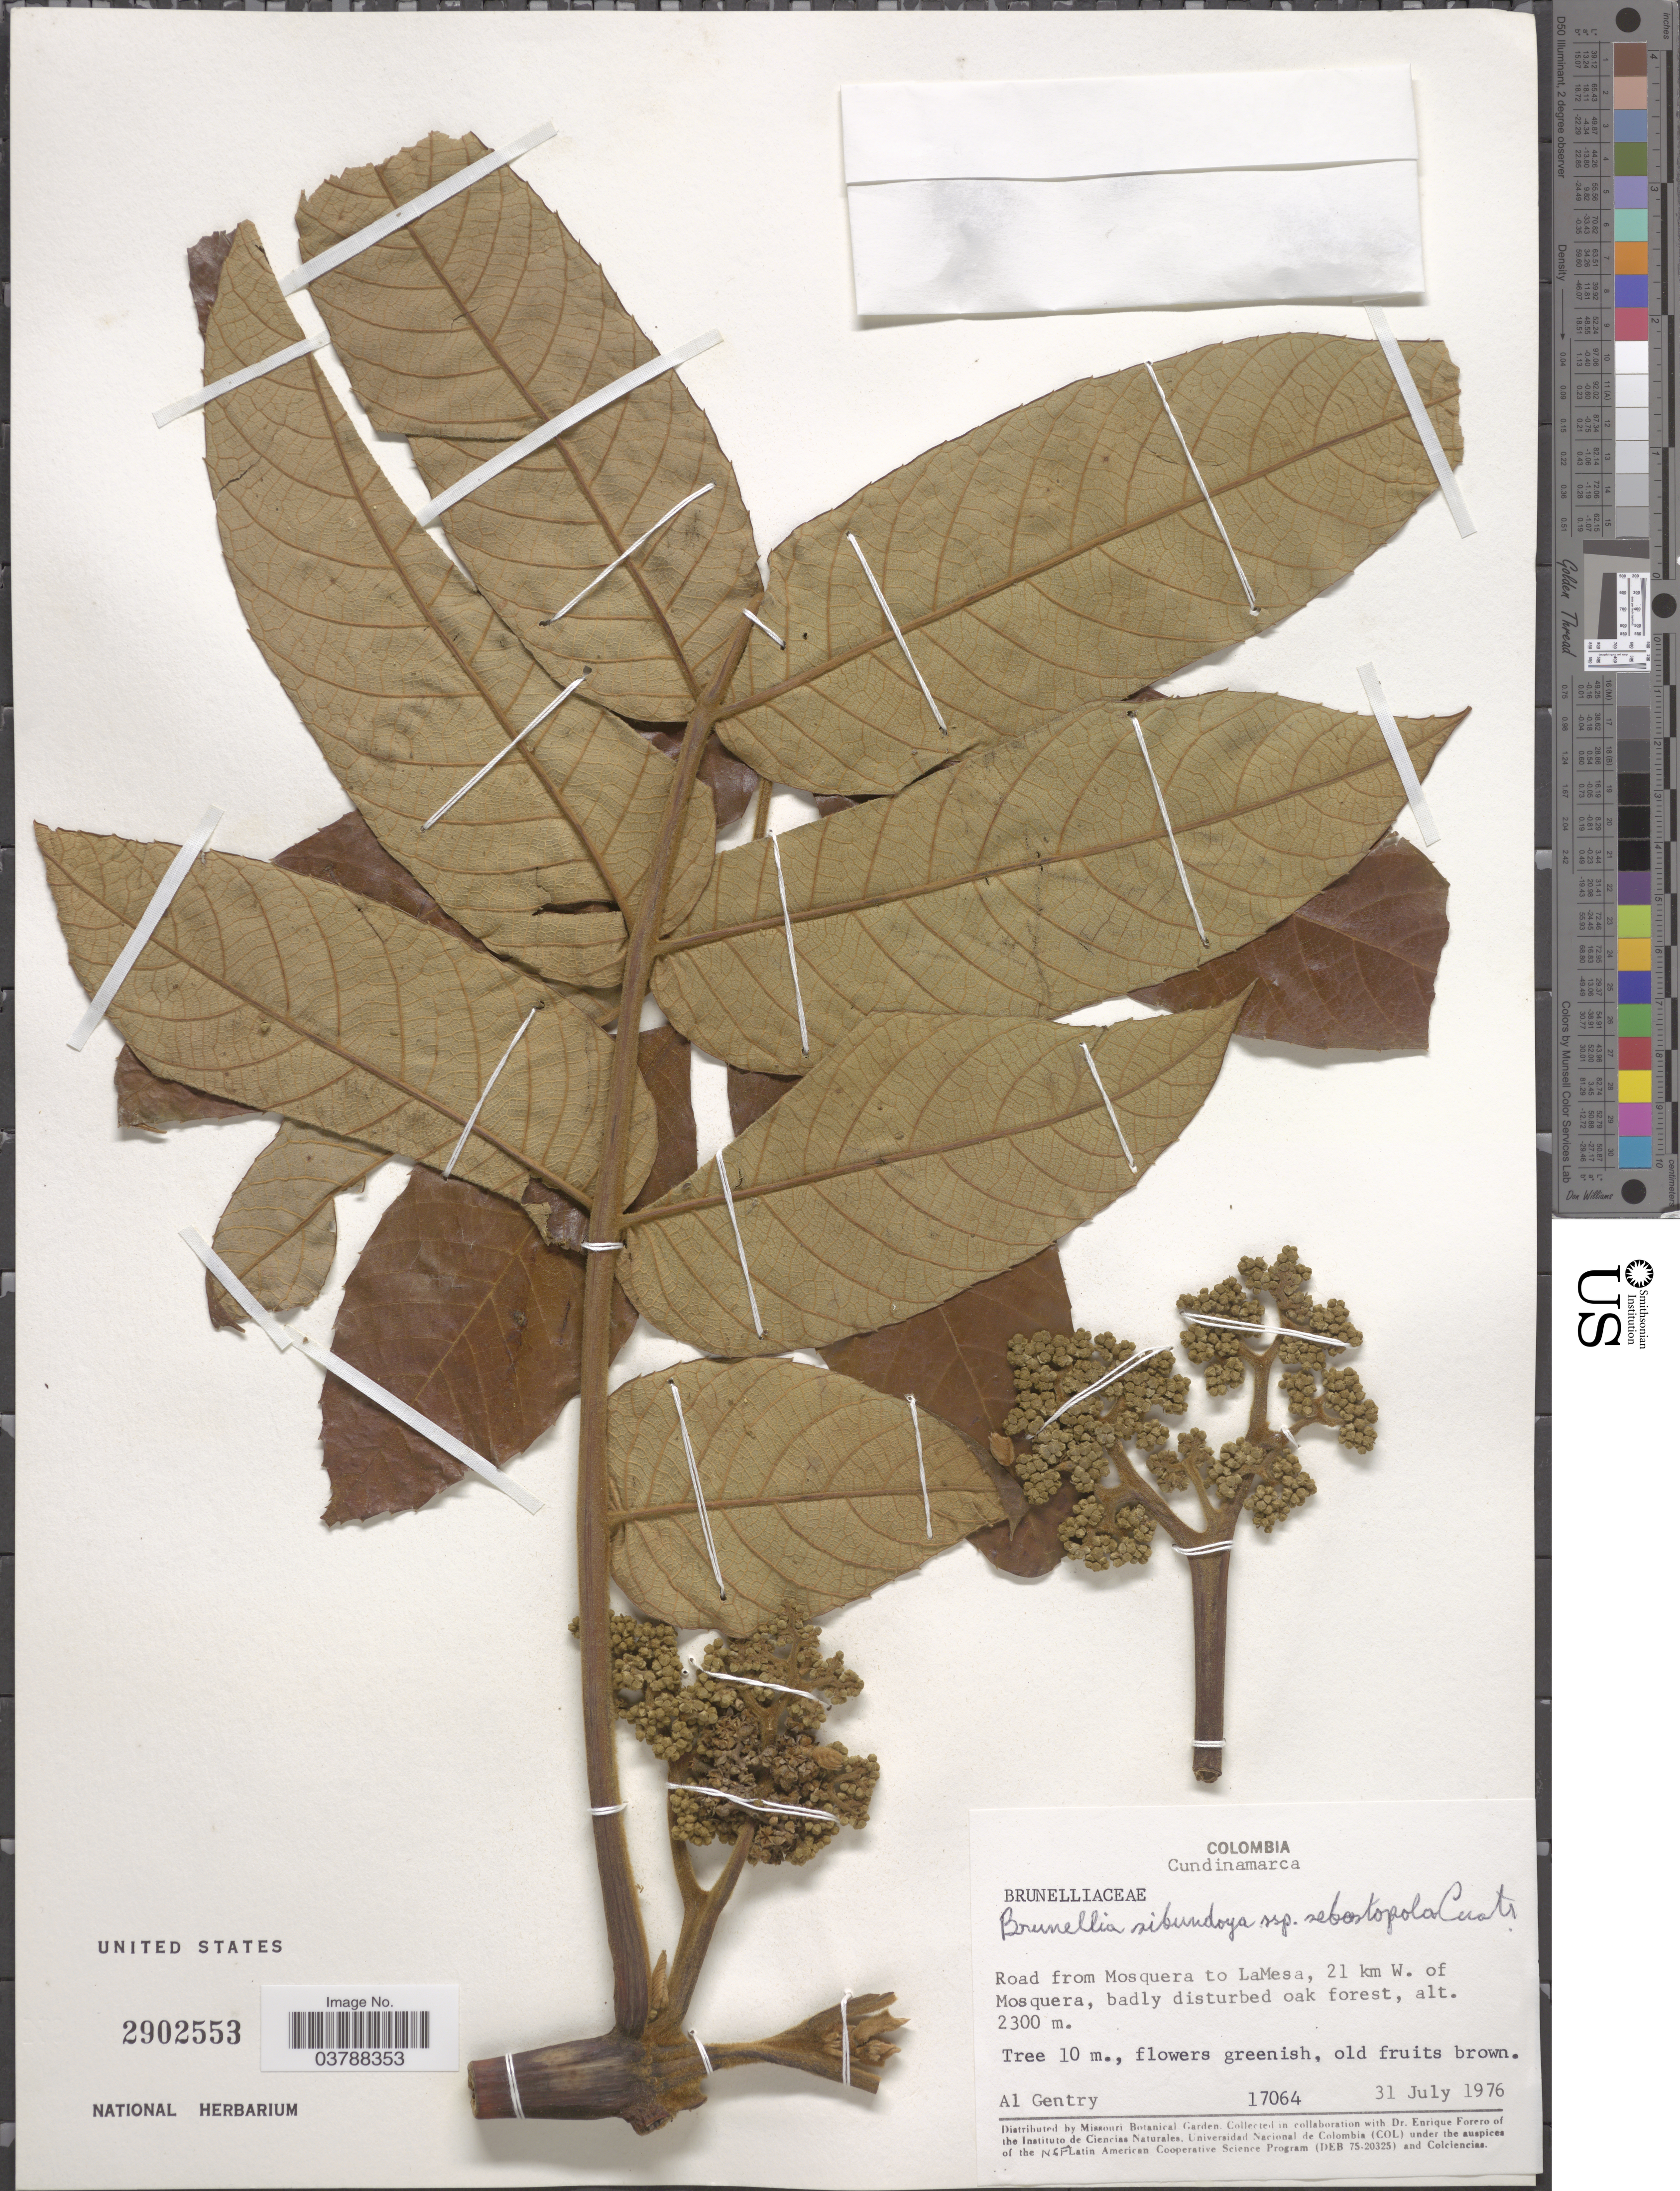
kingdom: Plantae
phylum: Tracheophyta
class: Magnoliopsida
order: Oxalidales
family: Brunelliaceae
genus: Brunellia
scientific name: Brunellia sibundoya subsp. sebastopola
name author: Cuatrec.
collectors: A. H. Gentry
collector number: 17064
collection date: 1976-07-31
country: Colombia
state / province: Cundinamarca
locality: Road from Mosquera to LaMesa, 21 km W. of Mosquera.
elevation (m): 2300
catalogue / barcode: US 2902553